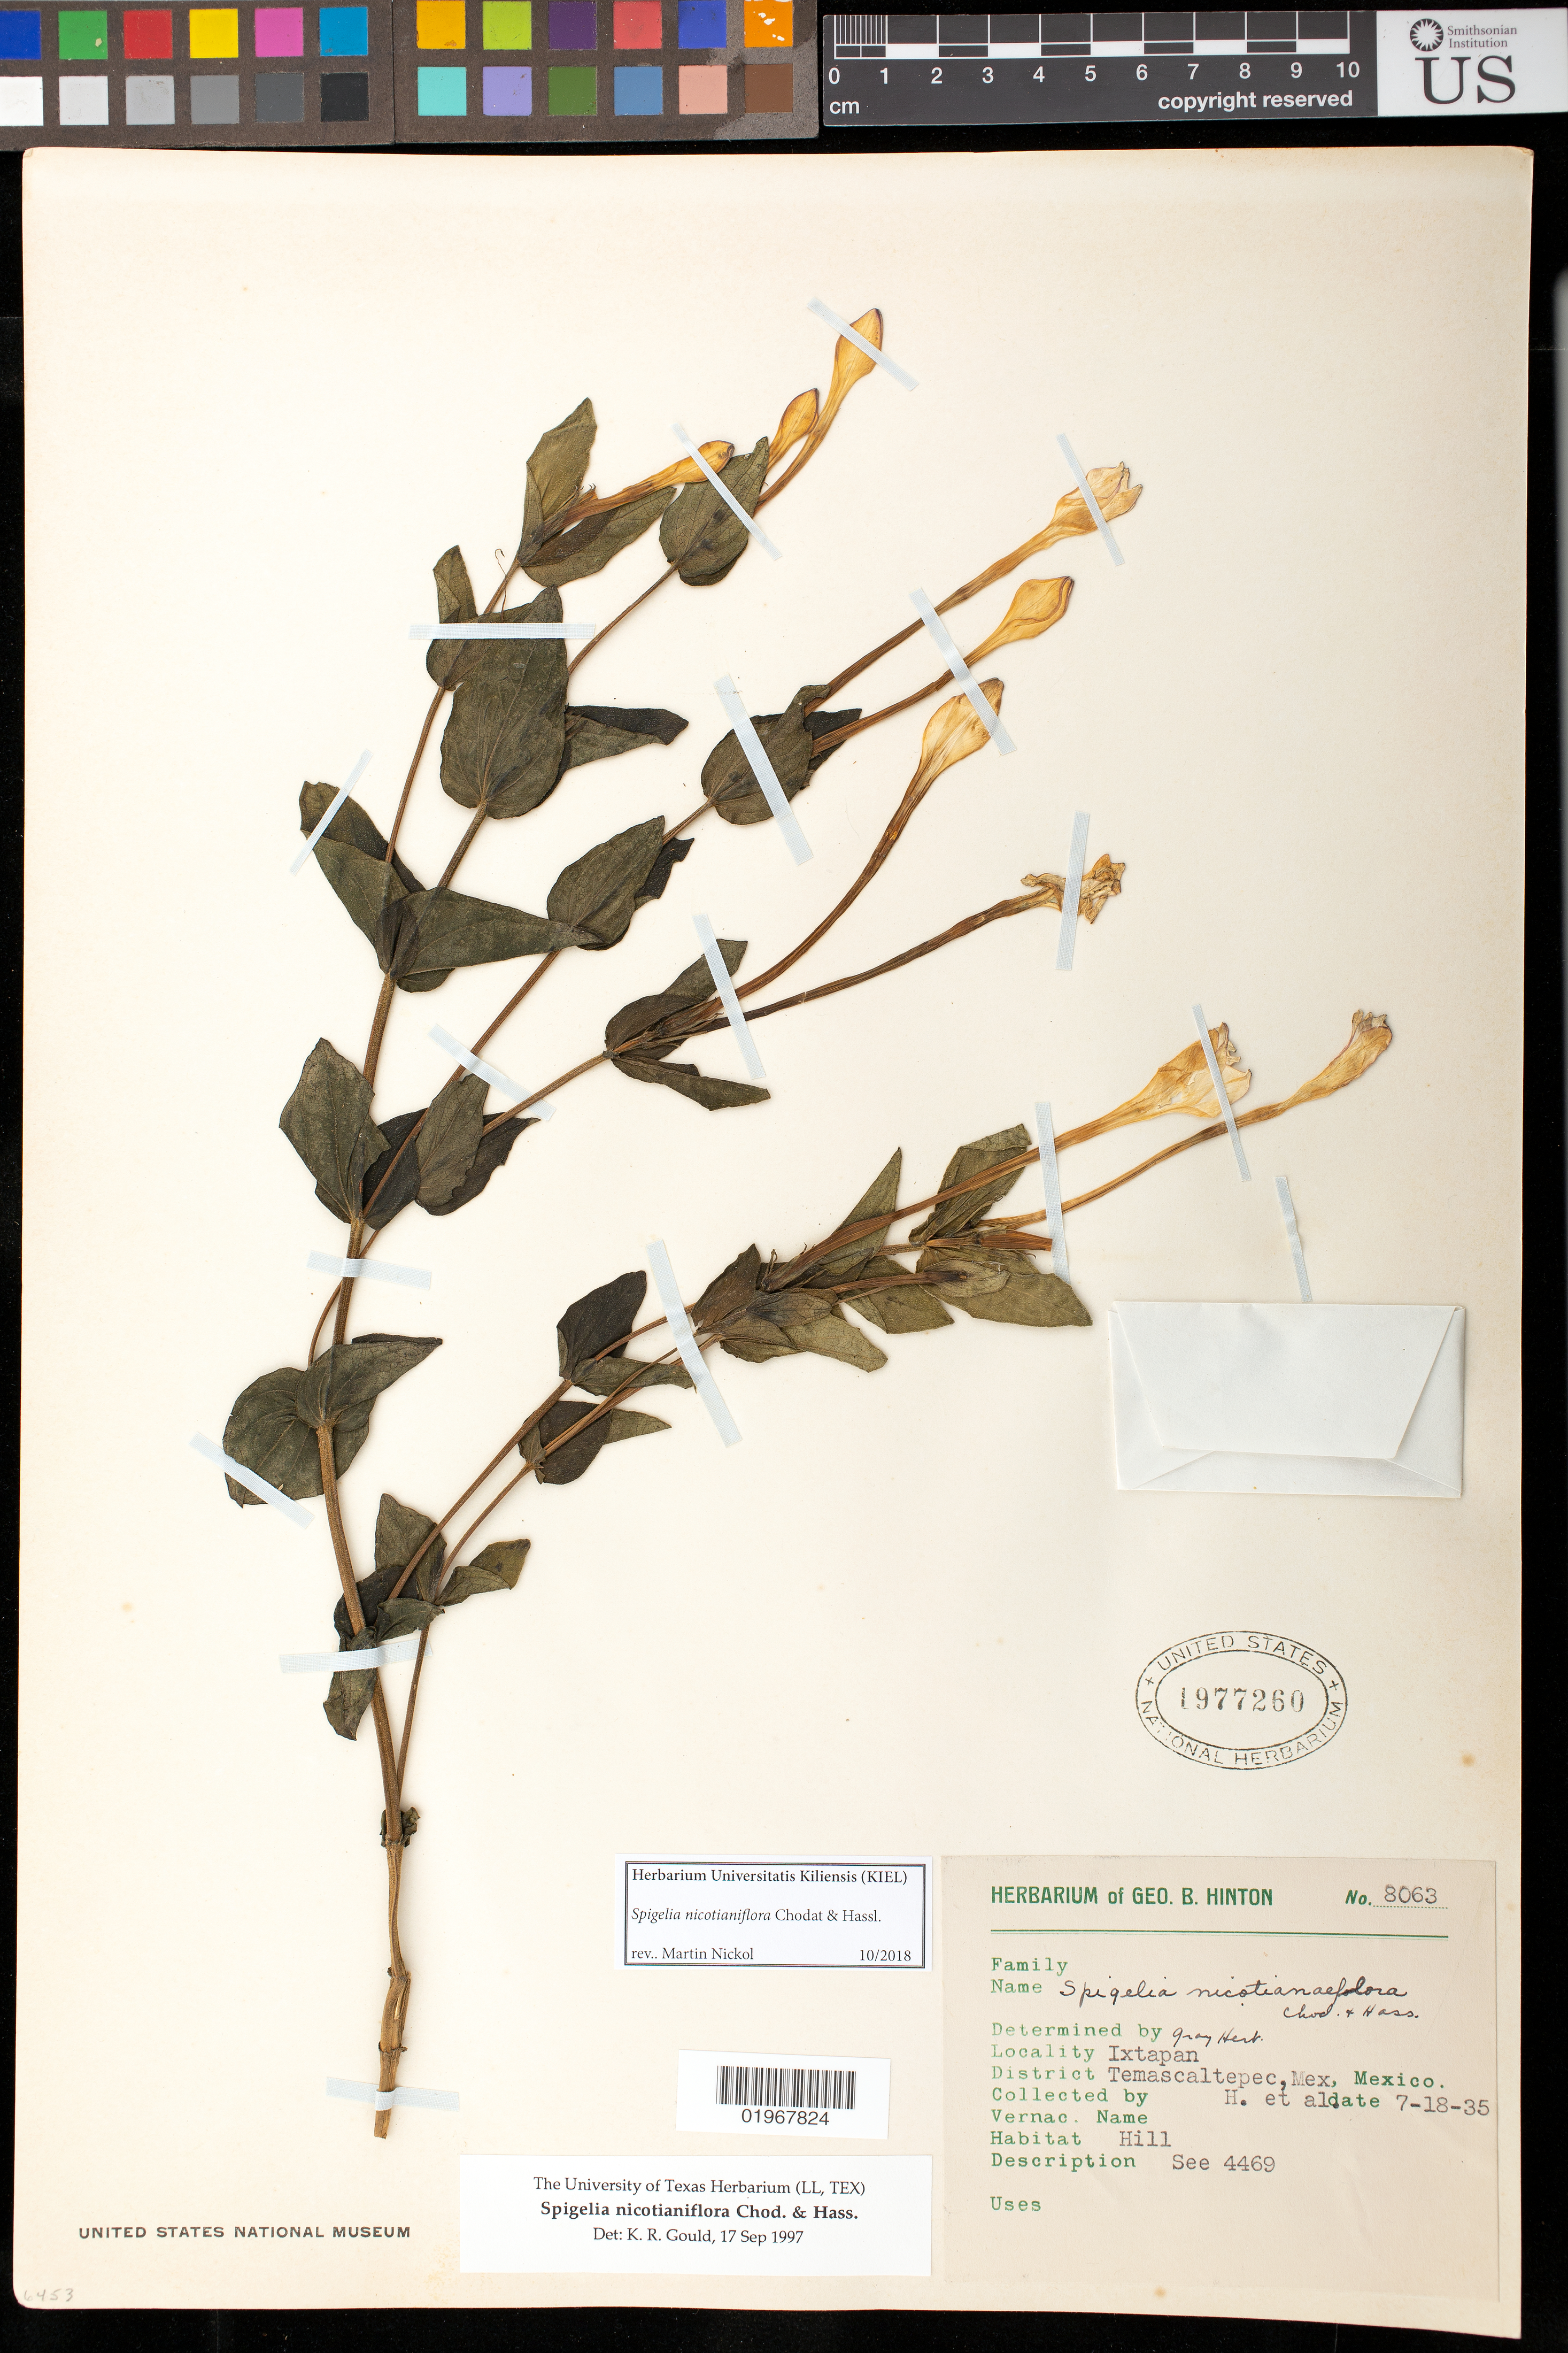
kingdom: Plantae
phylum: Tracheophyta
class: Magnoliopsida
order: Gentianales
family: Loganiaceae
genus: Spigelia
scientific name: Spigelia nicotianiflora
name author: Chodat & Hassl.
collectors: G. B. Hinton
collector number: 8063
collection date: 1935-07-18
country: Mexico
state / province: México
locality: District of Temascaltepec: Ixtapan.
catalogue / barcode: US 1977260